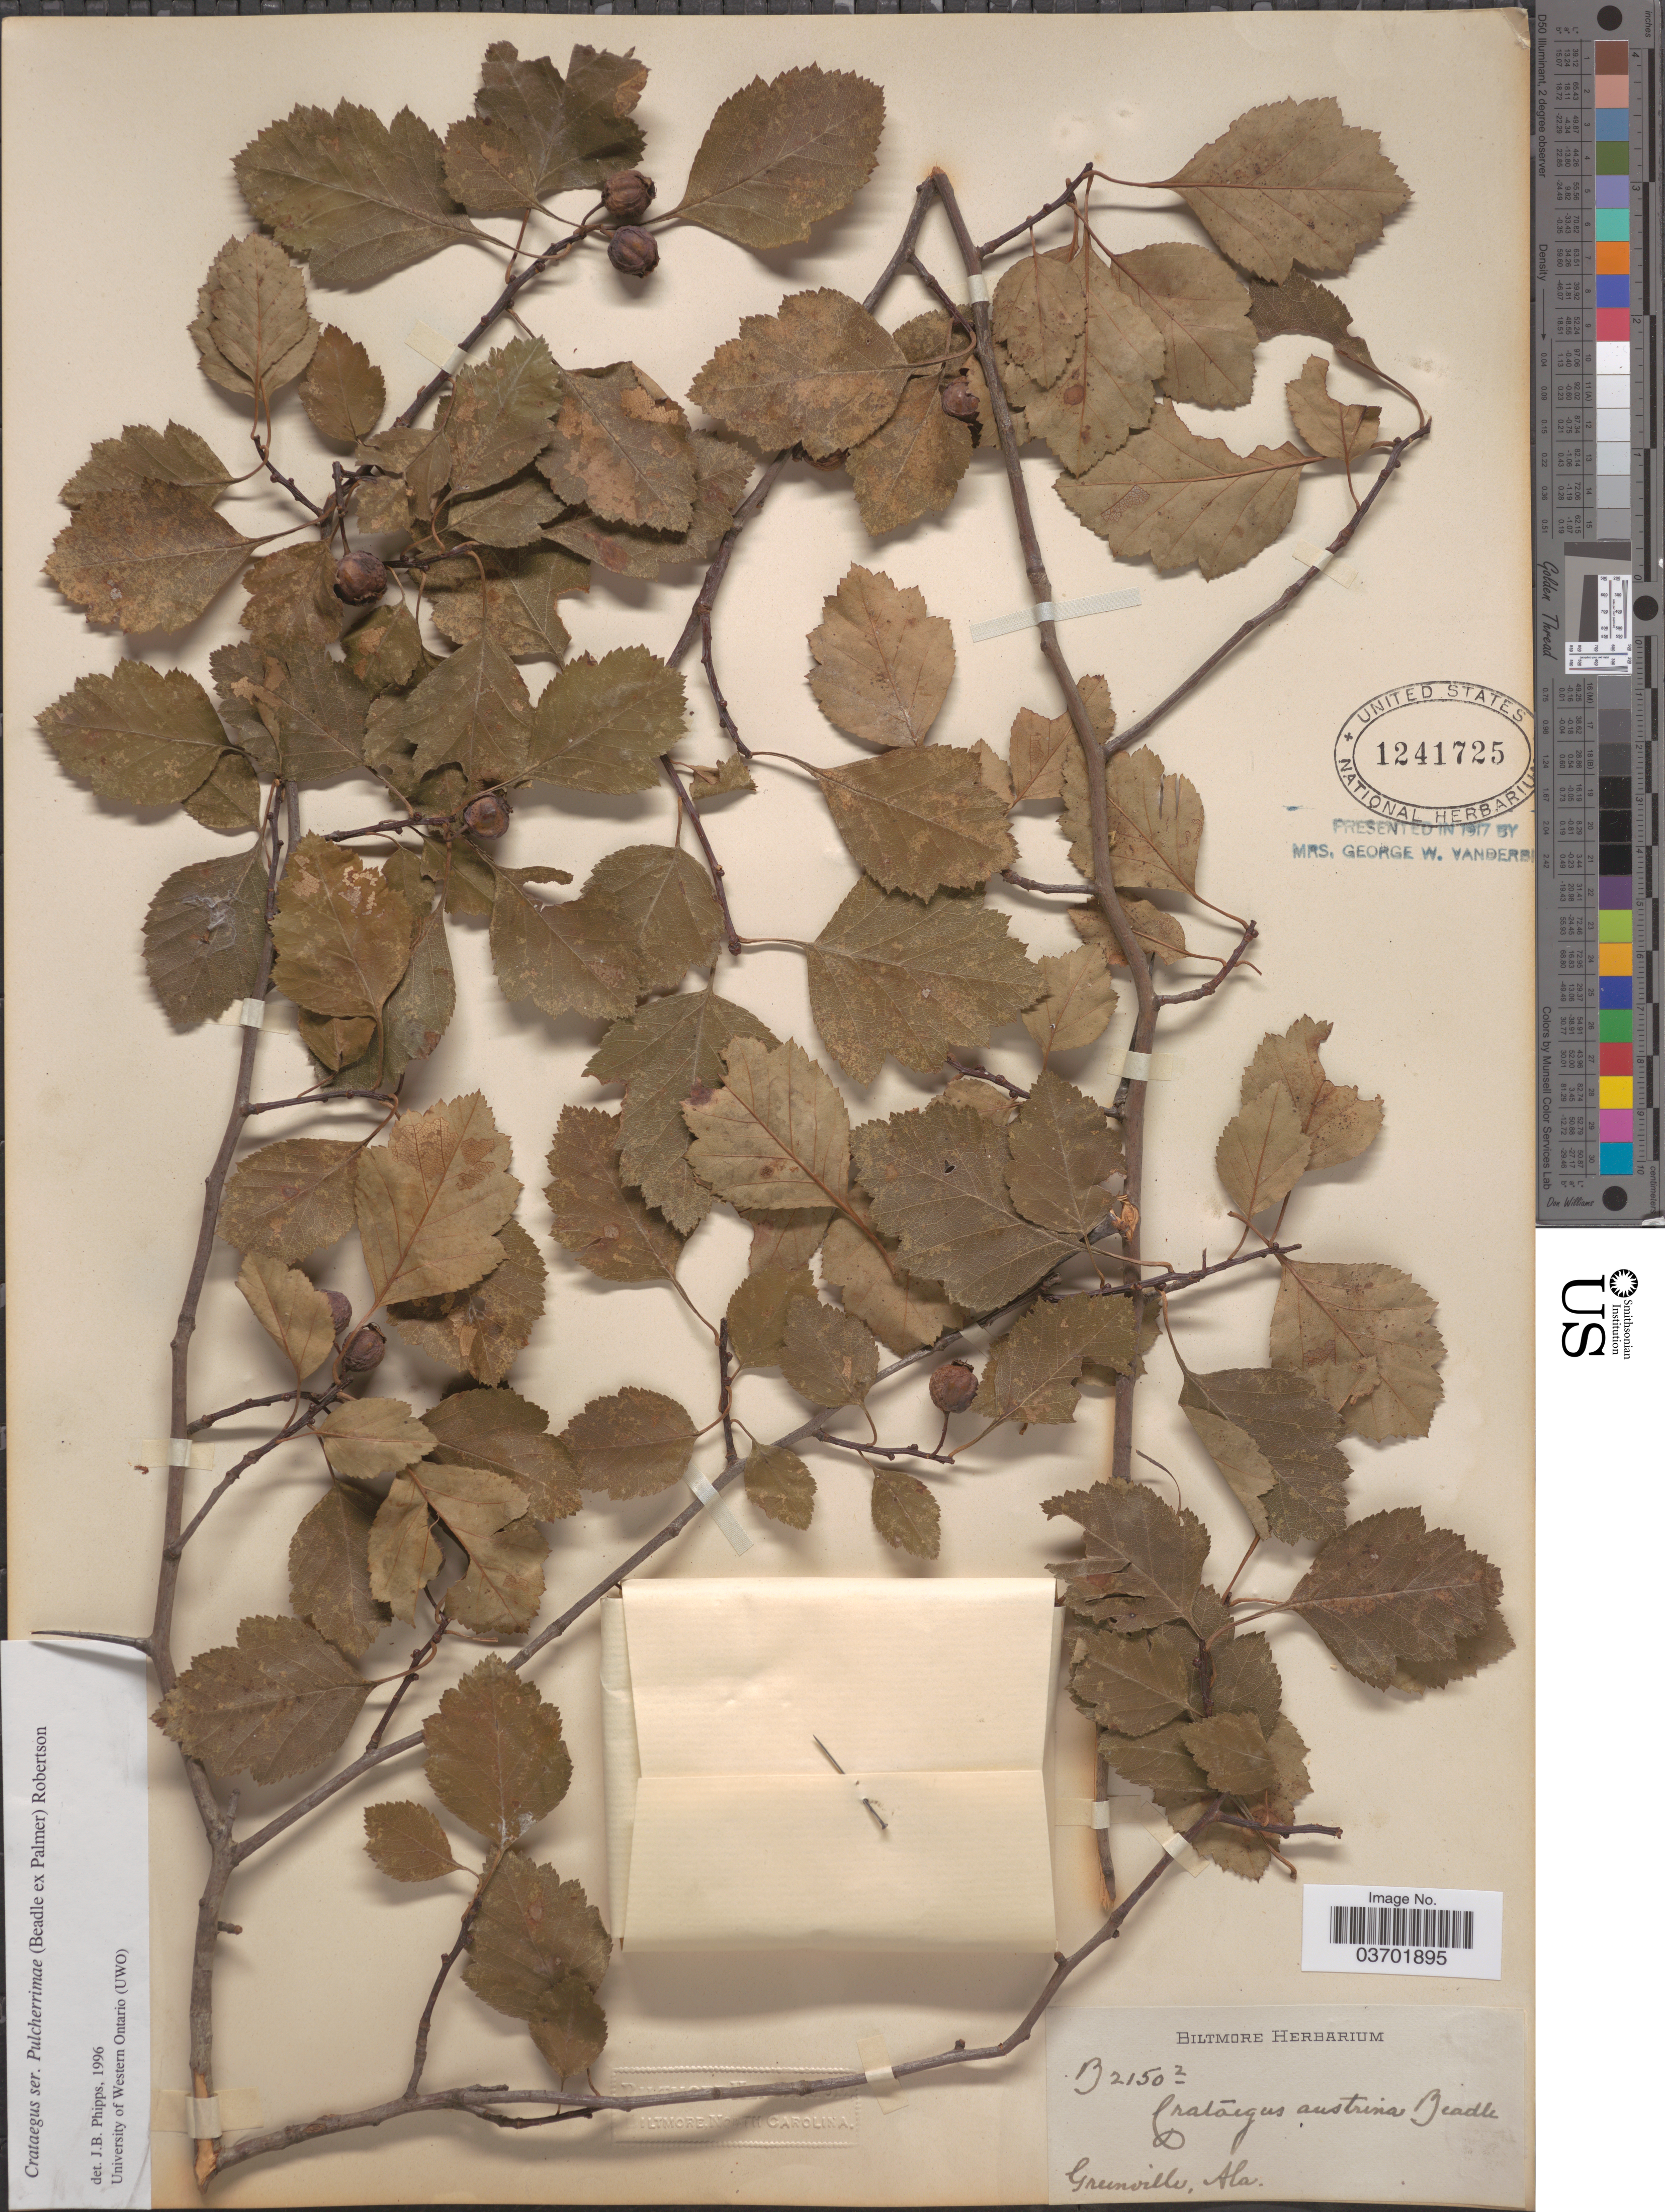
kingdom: Plantae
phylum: Tracheophyta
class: Magnoliopsida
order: Rosales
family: Rosaceae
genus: Crataegus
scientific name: Crataegus tecta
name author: Beadle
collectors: ex herb. Biltmore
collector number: B2150/2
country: United States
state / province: Alabama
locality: Greenville.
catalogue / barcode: US 1241725